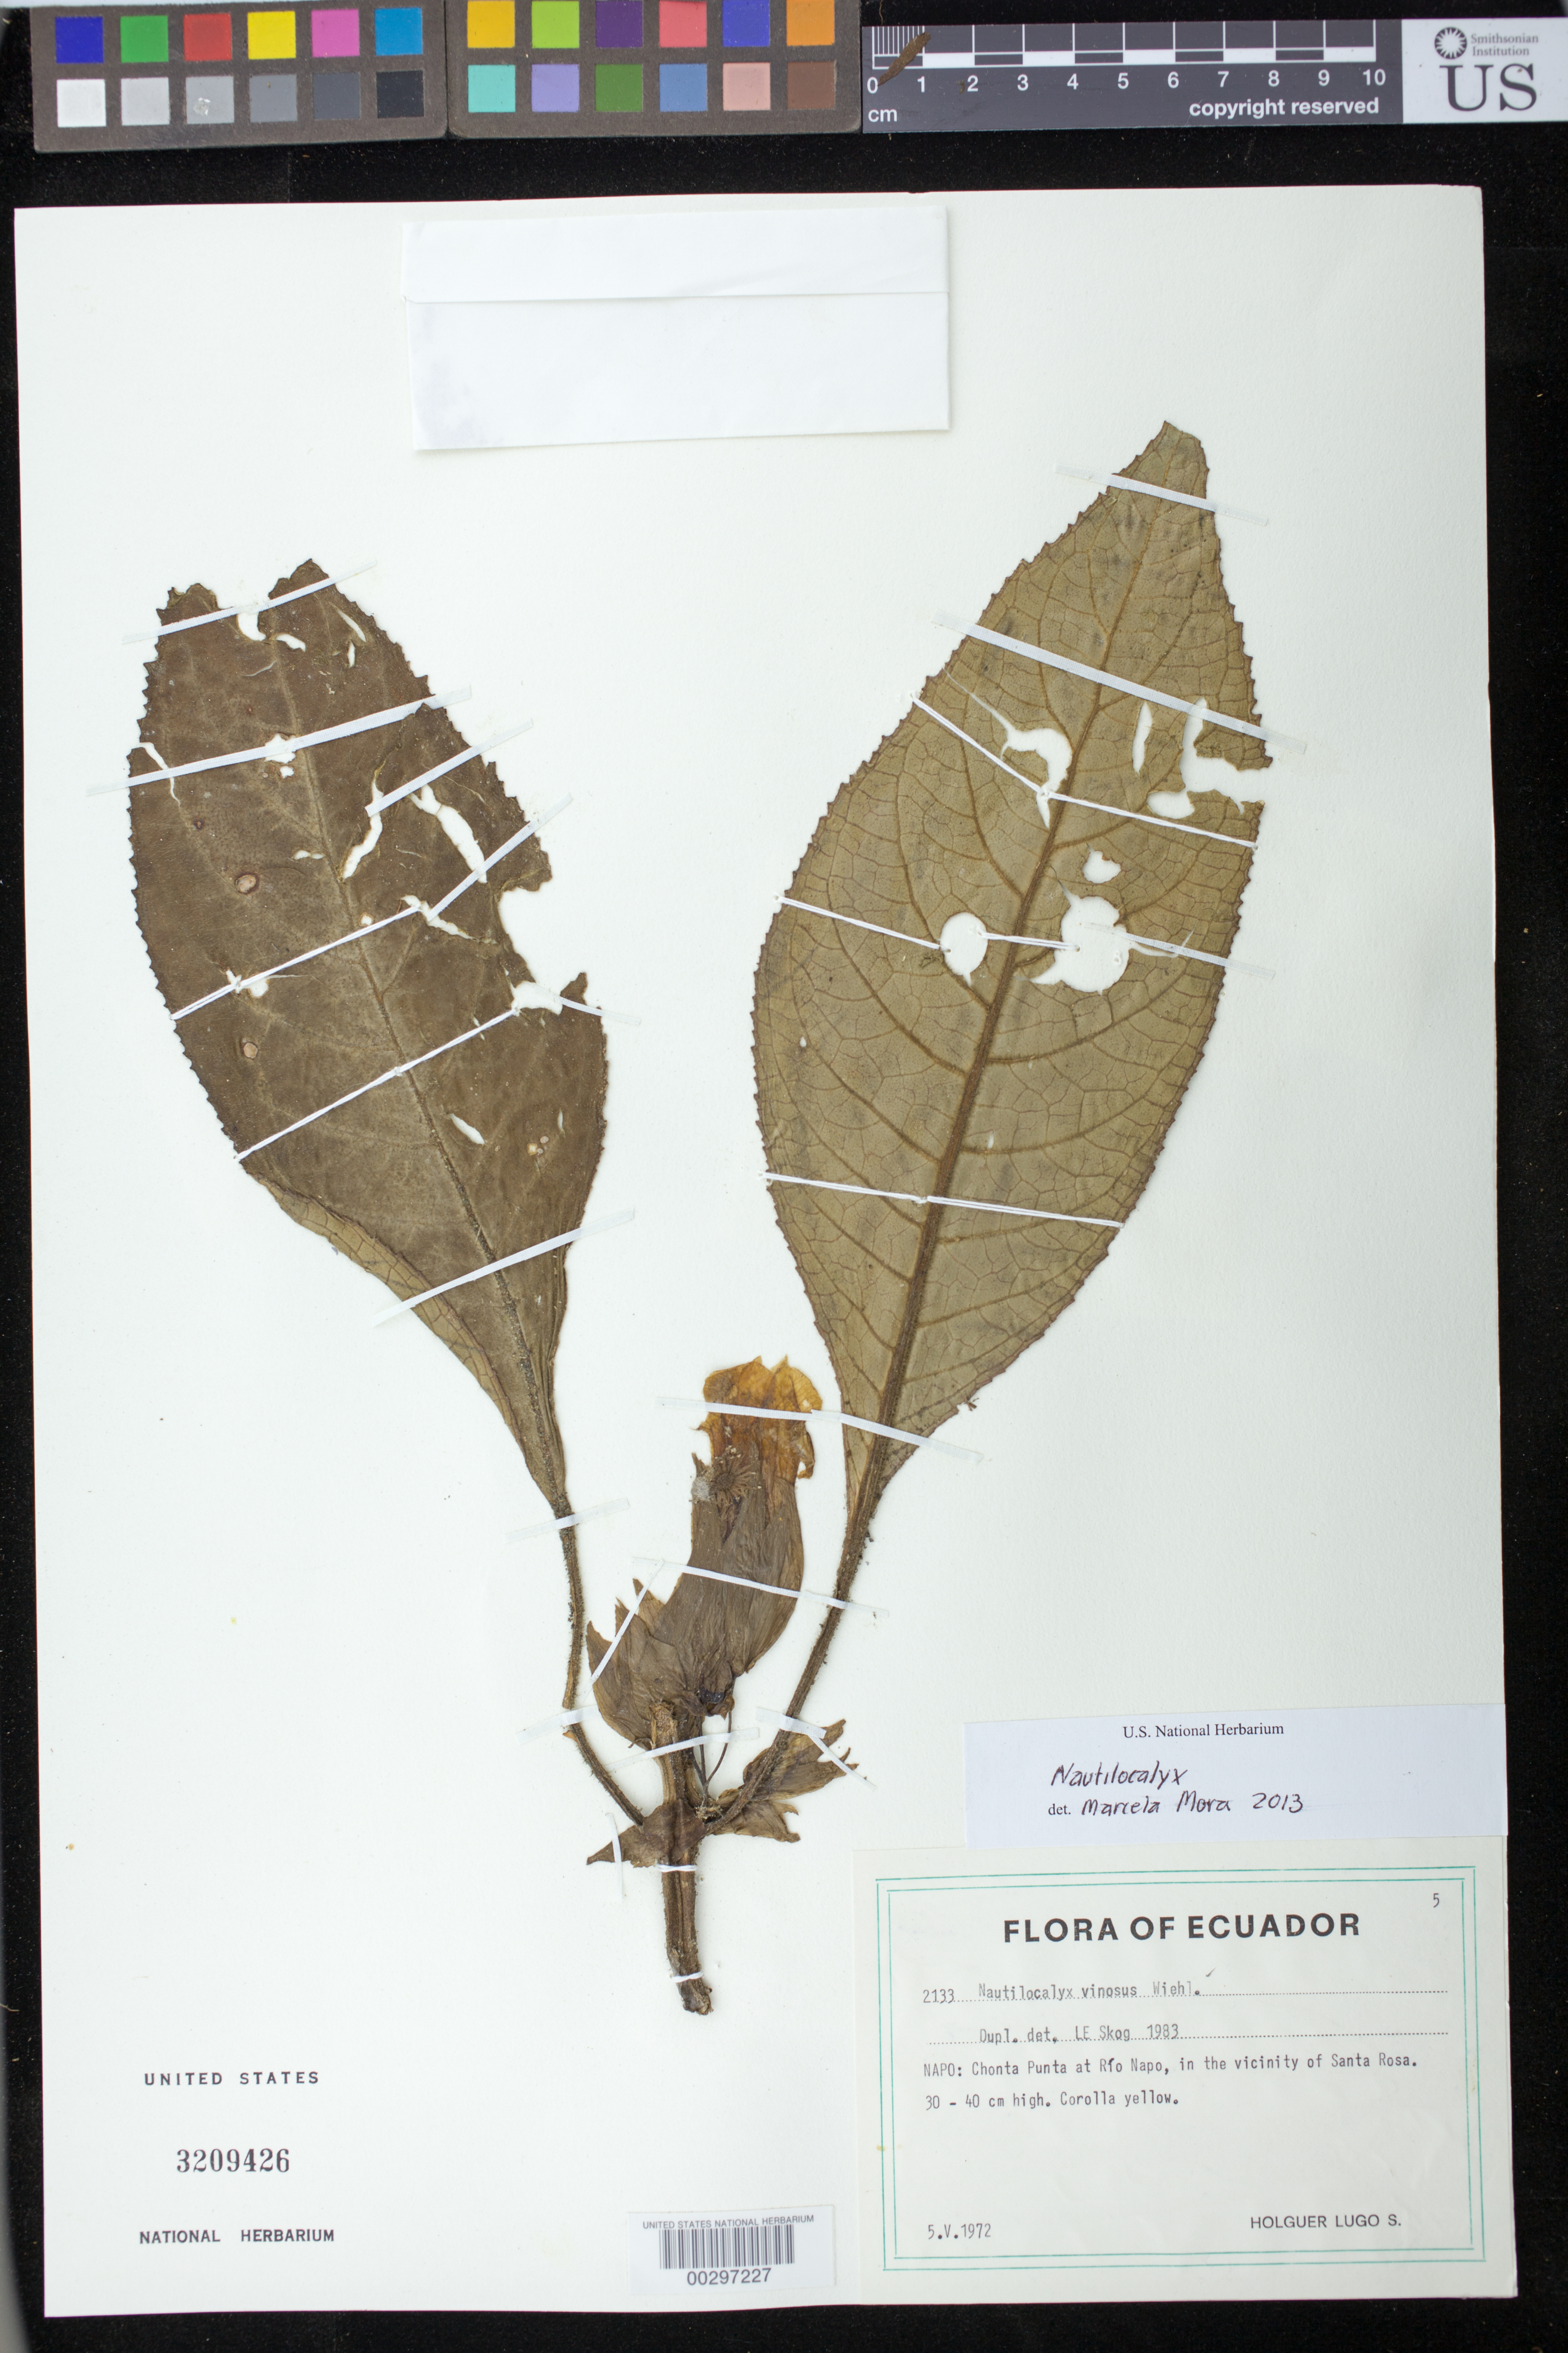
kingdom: Plantae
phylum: Tracheophyta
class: Magnoliopsida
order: Lamiales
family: Gesneriaceae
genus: Nautilocalyx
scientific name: Nautilocalyx sp.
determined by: Mora, M. Marcela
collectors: H. Lugo S.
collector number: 2133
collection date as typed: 05 May 1972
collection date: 1972-05-05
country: Ecuador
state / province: Napo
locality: Coca, Chonta Punta at Rio Napo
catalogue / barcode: US 3209426